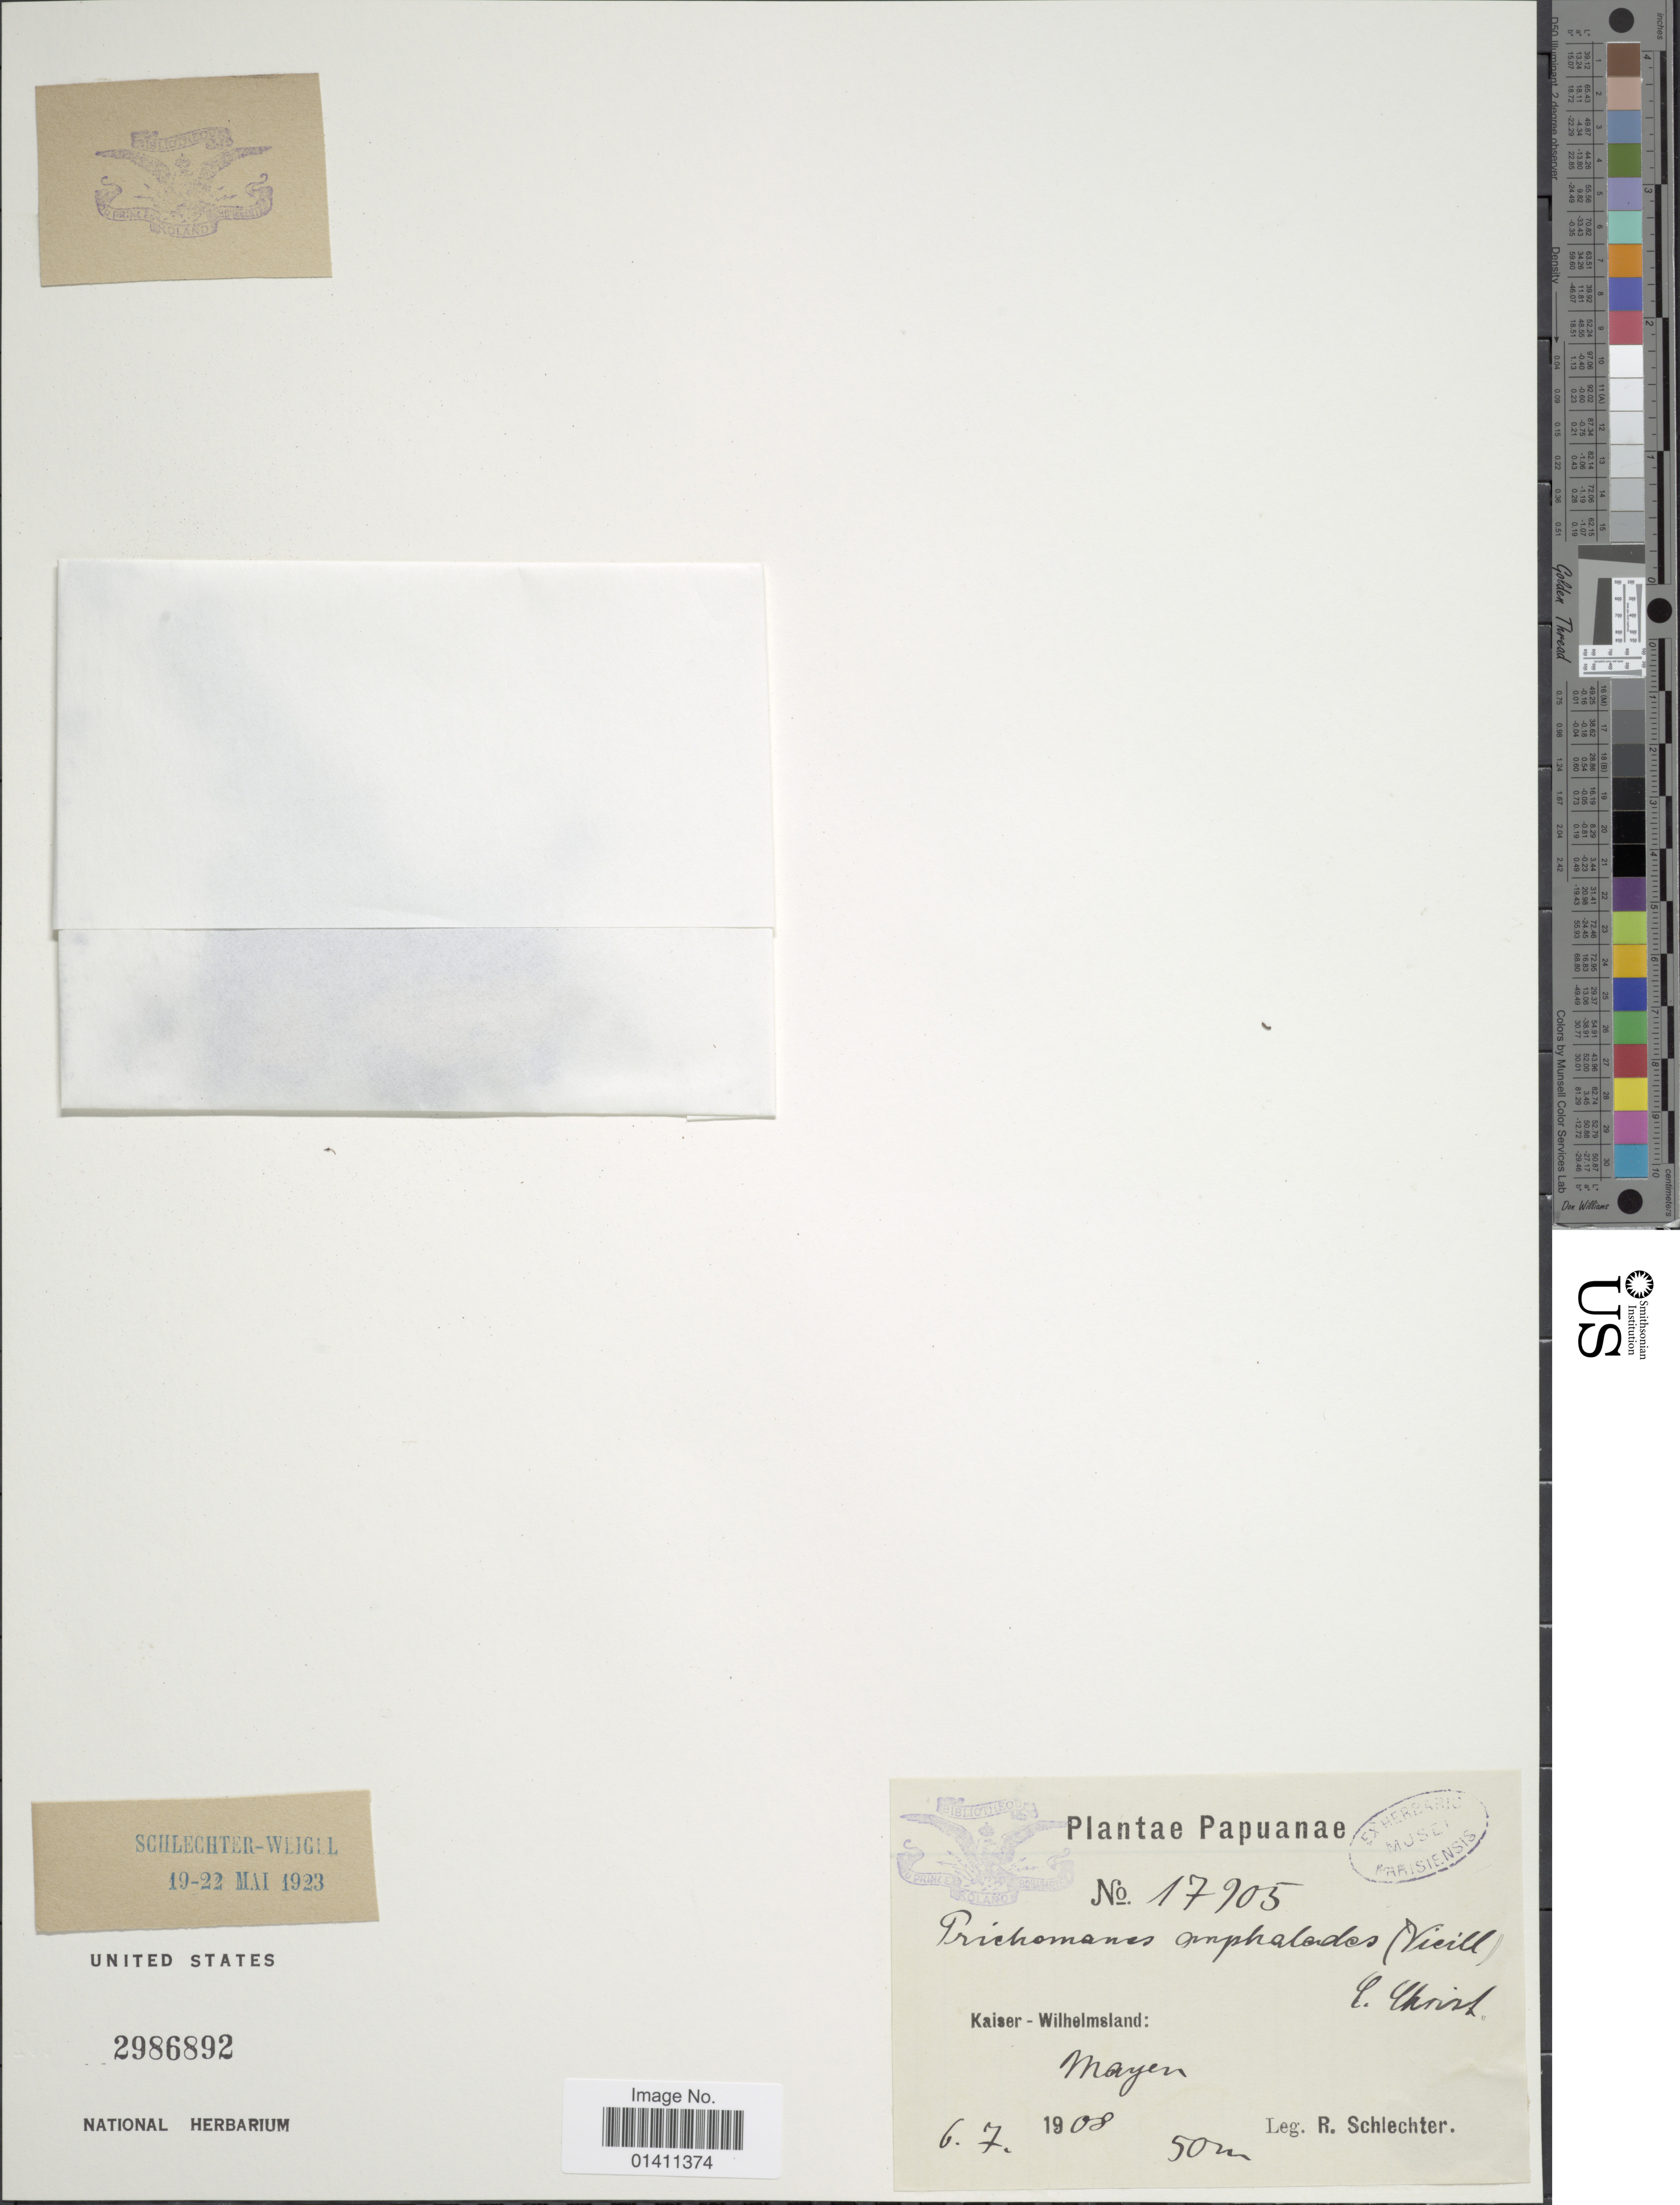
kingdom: Plantae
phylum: Tracheophyta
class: Polypodiopsida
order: Hymenophyllales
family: Hymenophyllaceae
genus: Didymoglossum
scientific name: Didymoglossum omphalodes (Vieill. ex E. Fourn.) comb. ined., 2015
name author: (Vieill. ex E. Fourn.)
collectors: F. R. R. Schlechter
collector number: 17905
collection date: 1908-07-06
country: Papua New Guinea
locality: Plantae Papuanae. Kaiser-Wilhelmsland: Mayen.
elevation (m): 50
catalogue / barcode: US 2986892